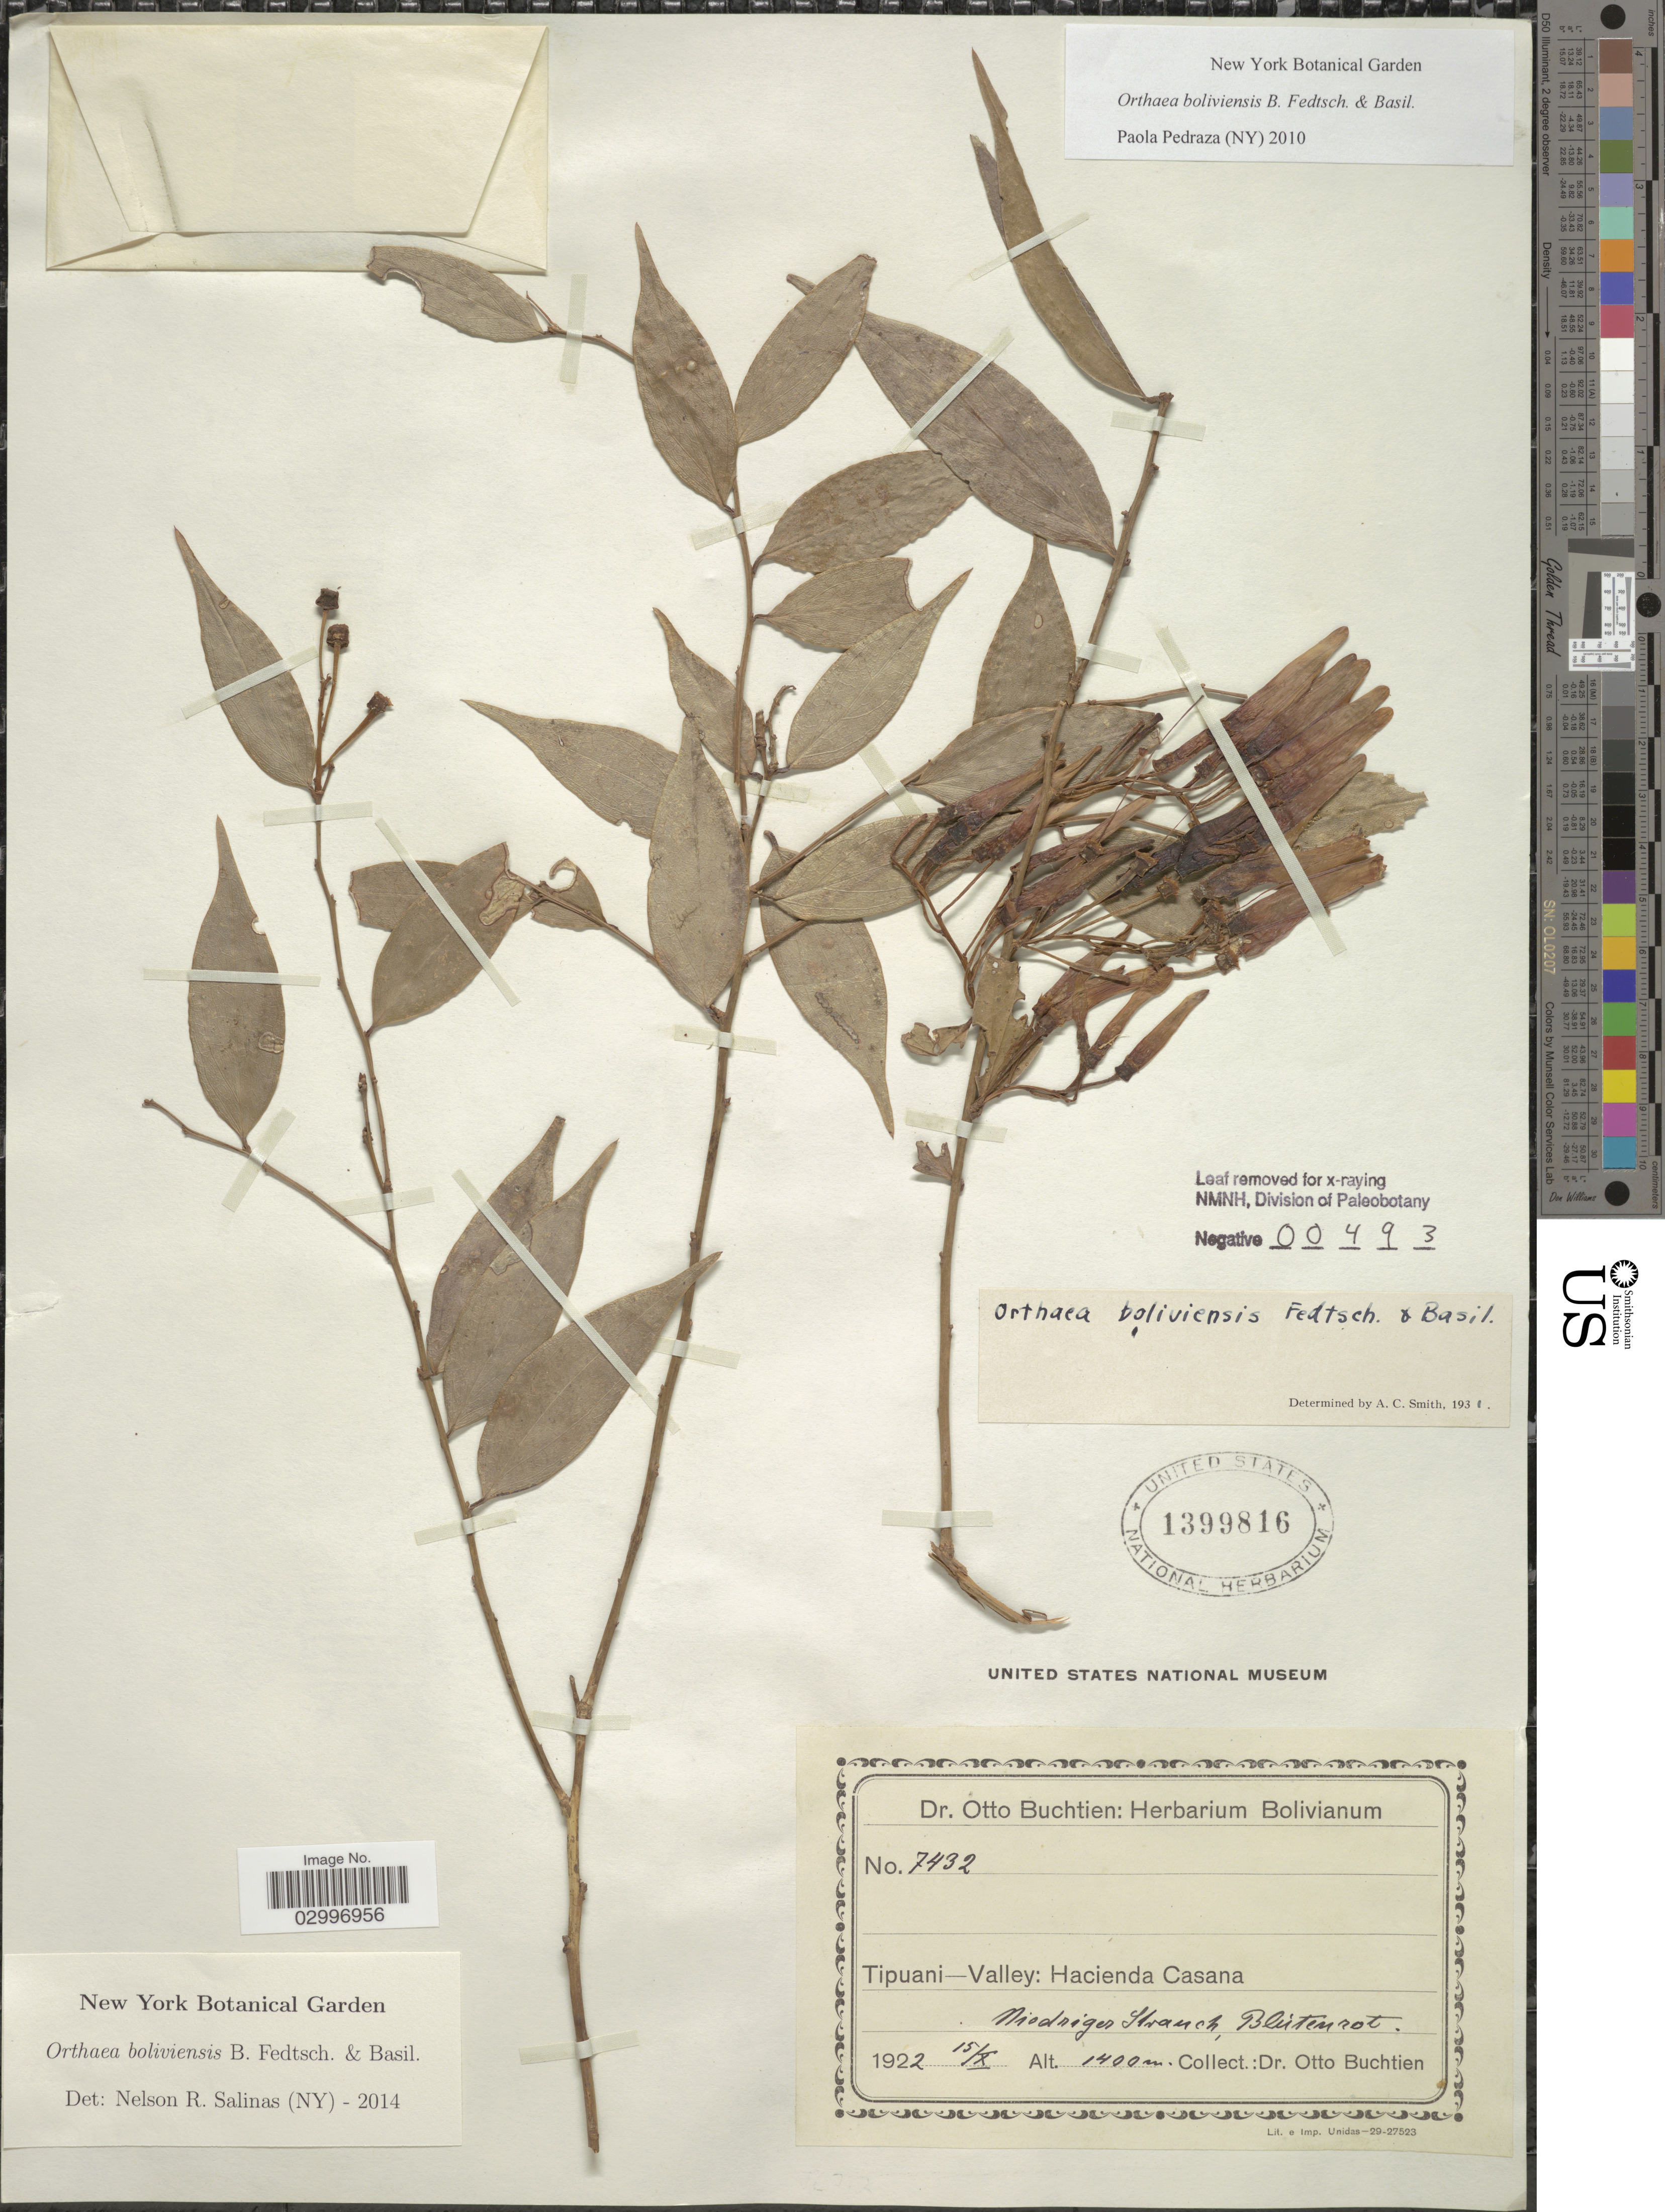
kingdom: Plantae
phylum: Tracheophyta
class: Magnoliopsida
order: Ericales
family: Ericaceae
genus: Orthaea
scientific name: Orthaea boliviensis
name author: B. Fedtsch. & Basilevskaja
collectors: O. Buchtien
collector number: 7432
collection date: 1922-10-15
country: Bolivia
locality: Tipuani - Valley: Hacienda Casana.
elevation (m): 1400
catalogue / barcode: US 1399816